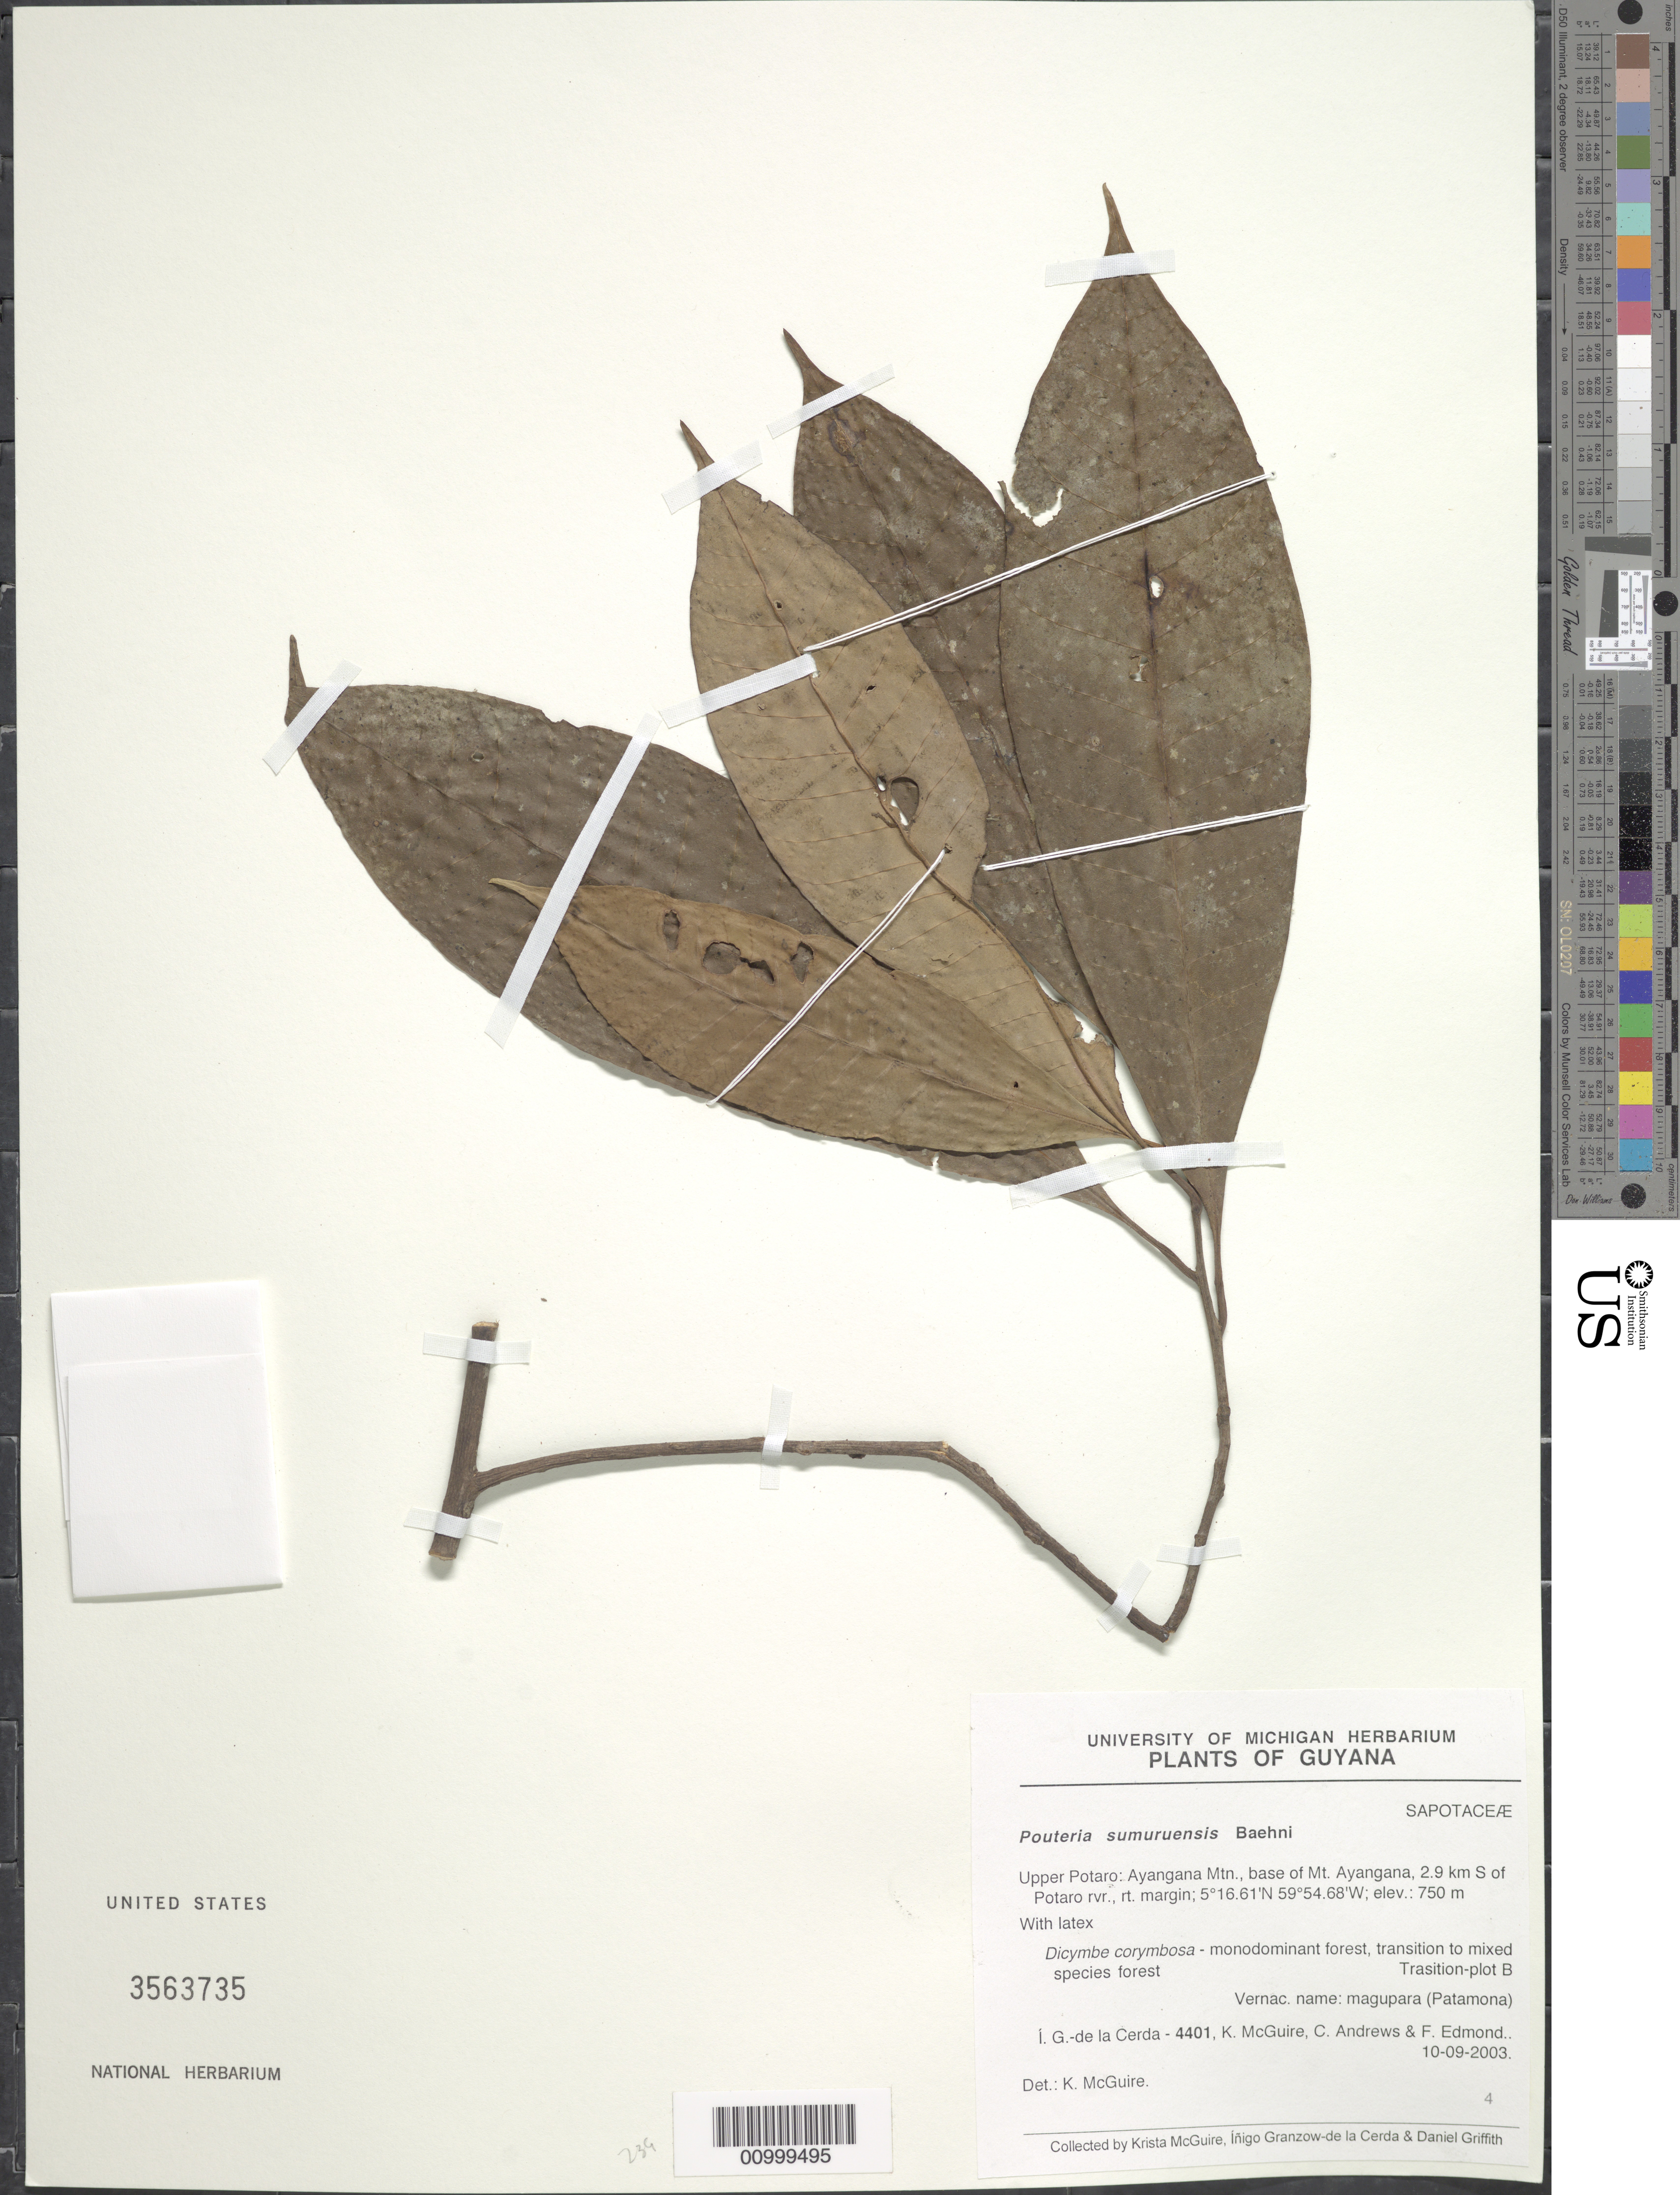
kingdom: Plantae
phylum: Tracheophyta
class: Magnoliopsida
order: Ericales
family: Sapotaceae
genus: Pouteria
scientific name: Pouteria surumuensis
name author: Baehni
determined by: McGuire, K.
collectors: I. de la Cerda, K. McGuire, C. Andrews & F. Edmond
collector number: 4401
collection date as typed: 10-Sep-03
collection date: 2003-09-10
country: Guyana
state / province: Potaro-Siparuni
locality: Upper Potaro: Ayangana Mtn., base of Mt. Ayangana, 2.9 km S of Potaro rvr., rt margin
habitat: (Dicymbe corymbosa-monodominant forest, transition to mixed species forest.) Transition-plot B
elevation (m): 750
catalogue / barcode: US 3563735